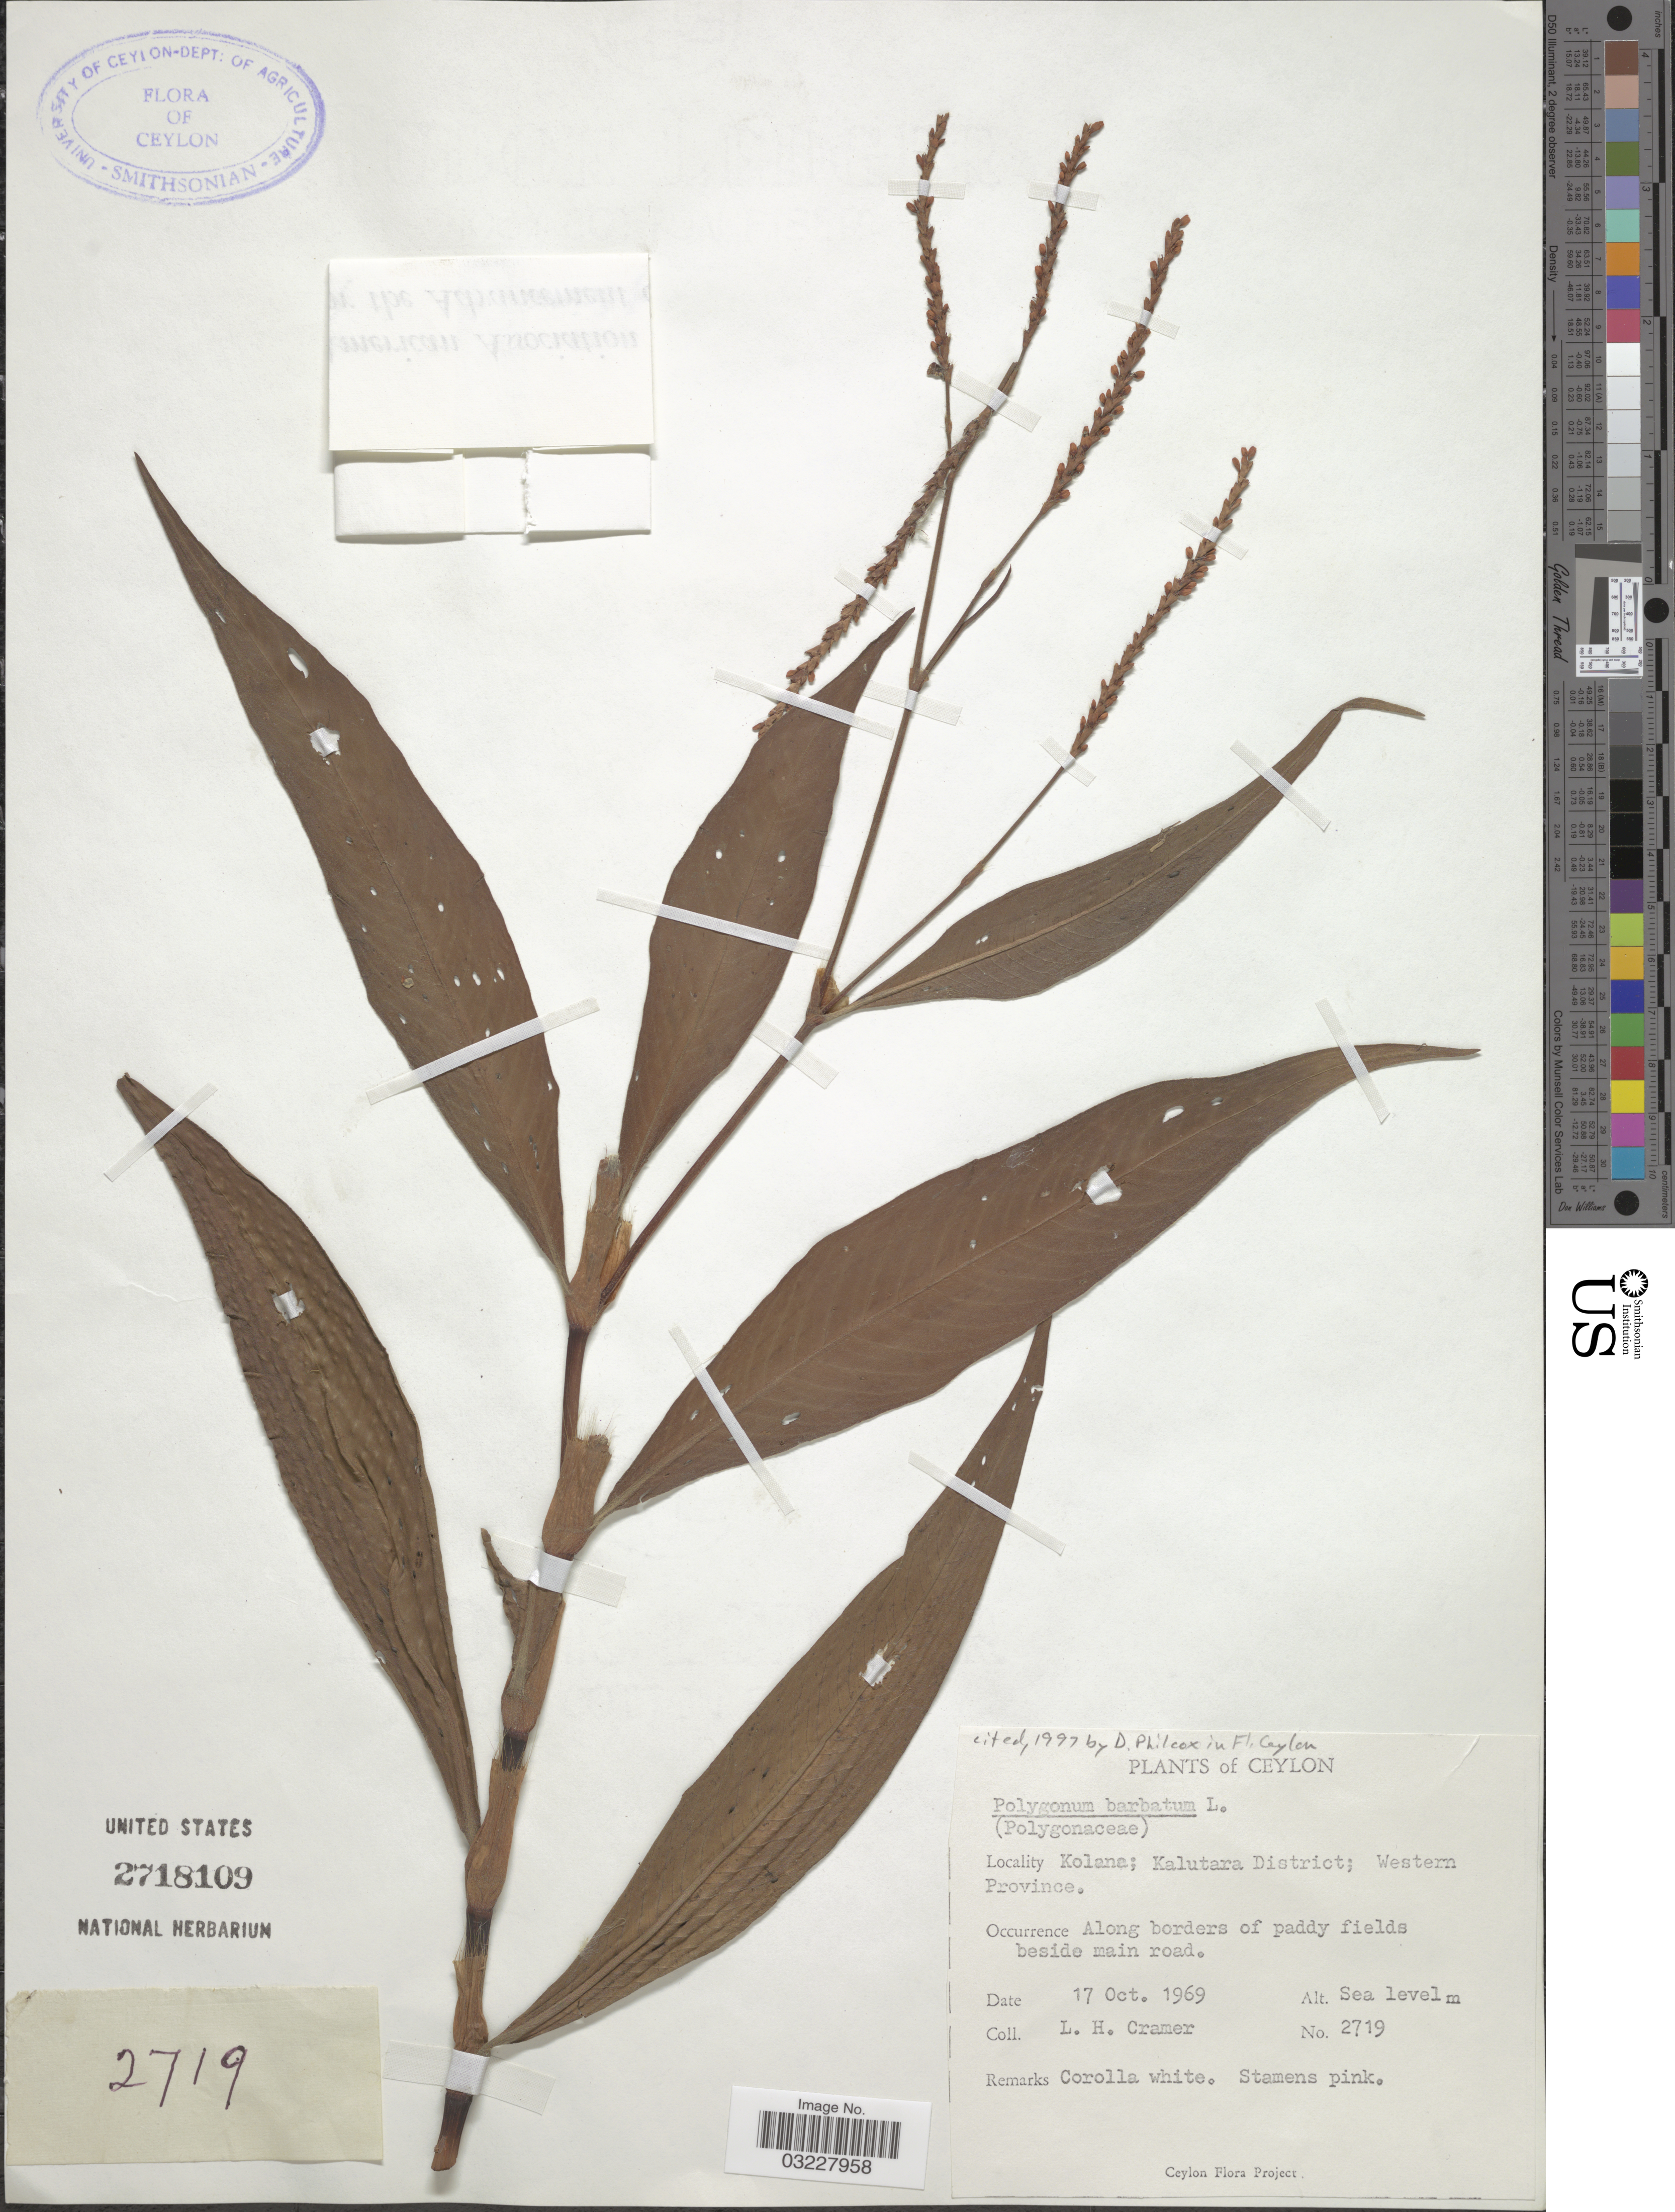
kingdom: Plantae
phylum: Tracheophyta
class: Magnoliopsida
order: Caryophyllales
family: Polygonaceae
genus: Polygonum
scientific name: Polygonum barbatum var. barbatum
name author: L.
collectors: L. H. Cramer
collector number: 2719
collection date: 1969-10-17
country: Sri Lanka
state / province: Western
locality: Ceylon. Kolana; Kalutara District.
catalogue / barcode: US 2718109